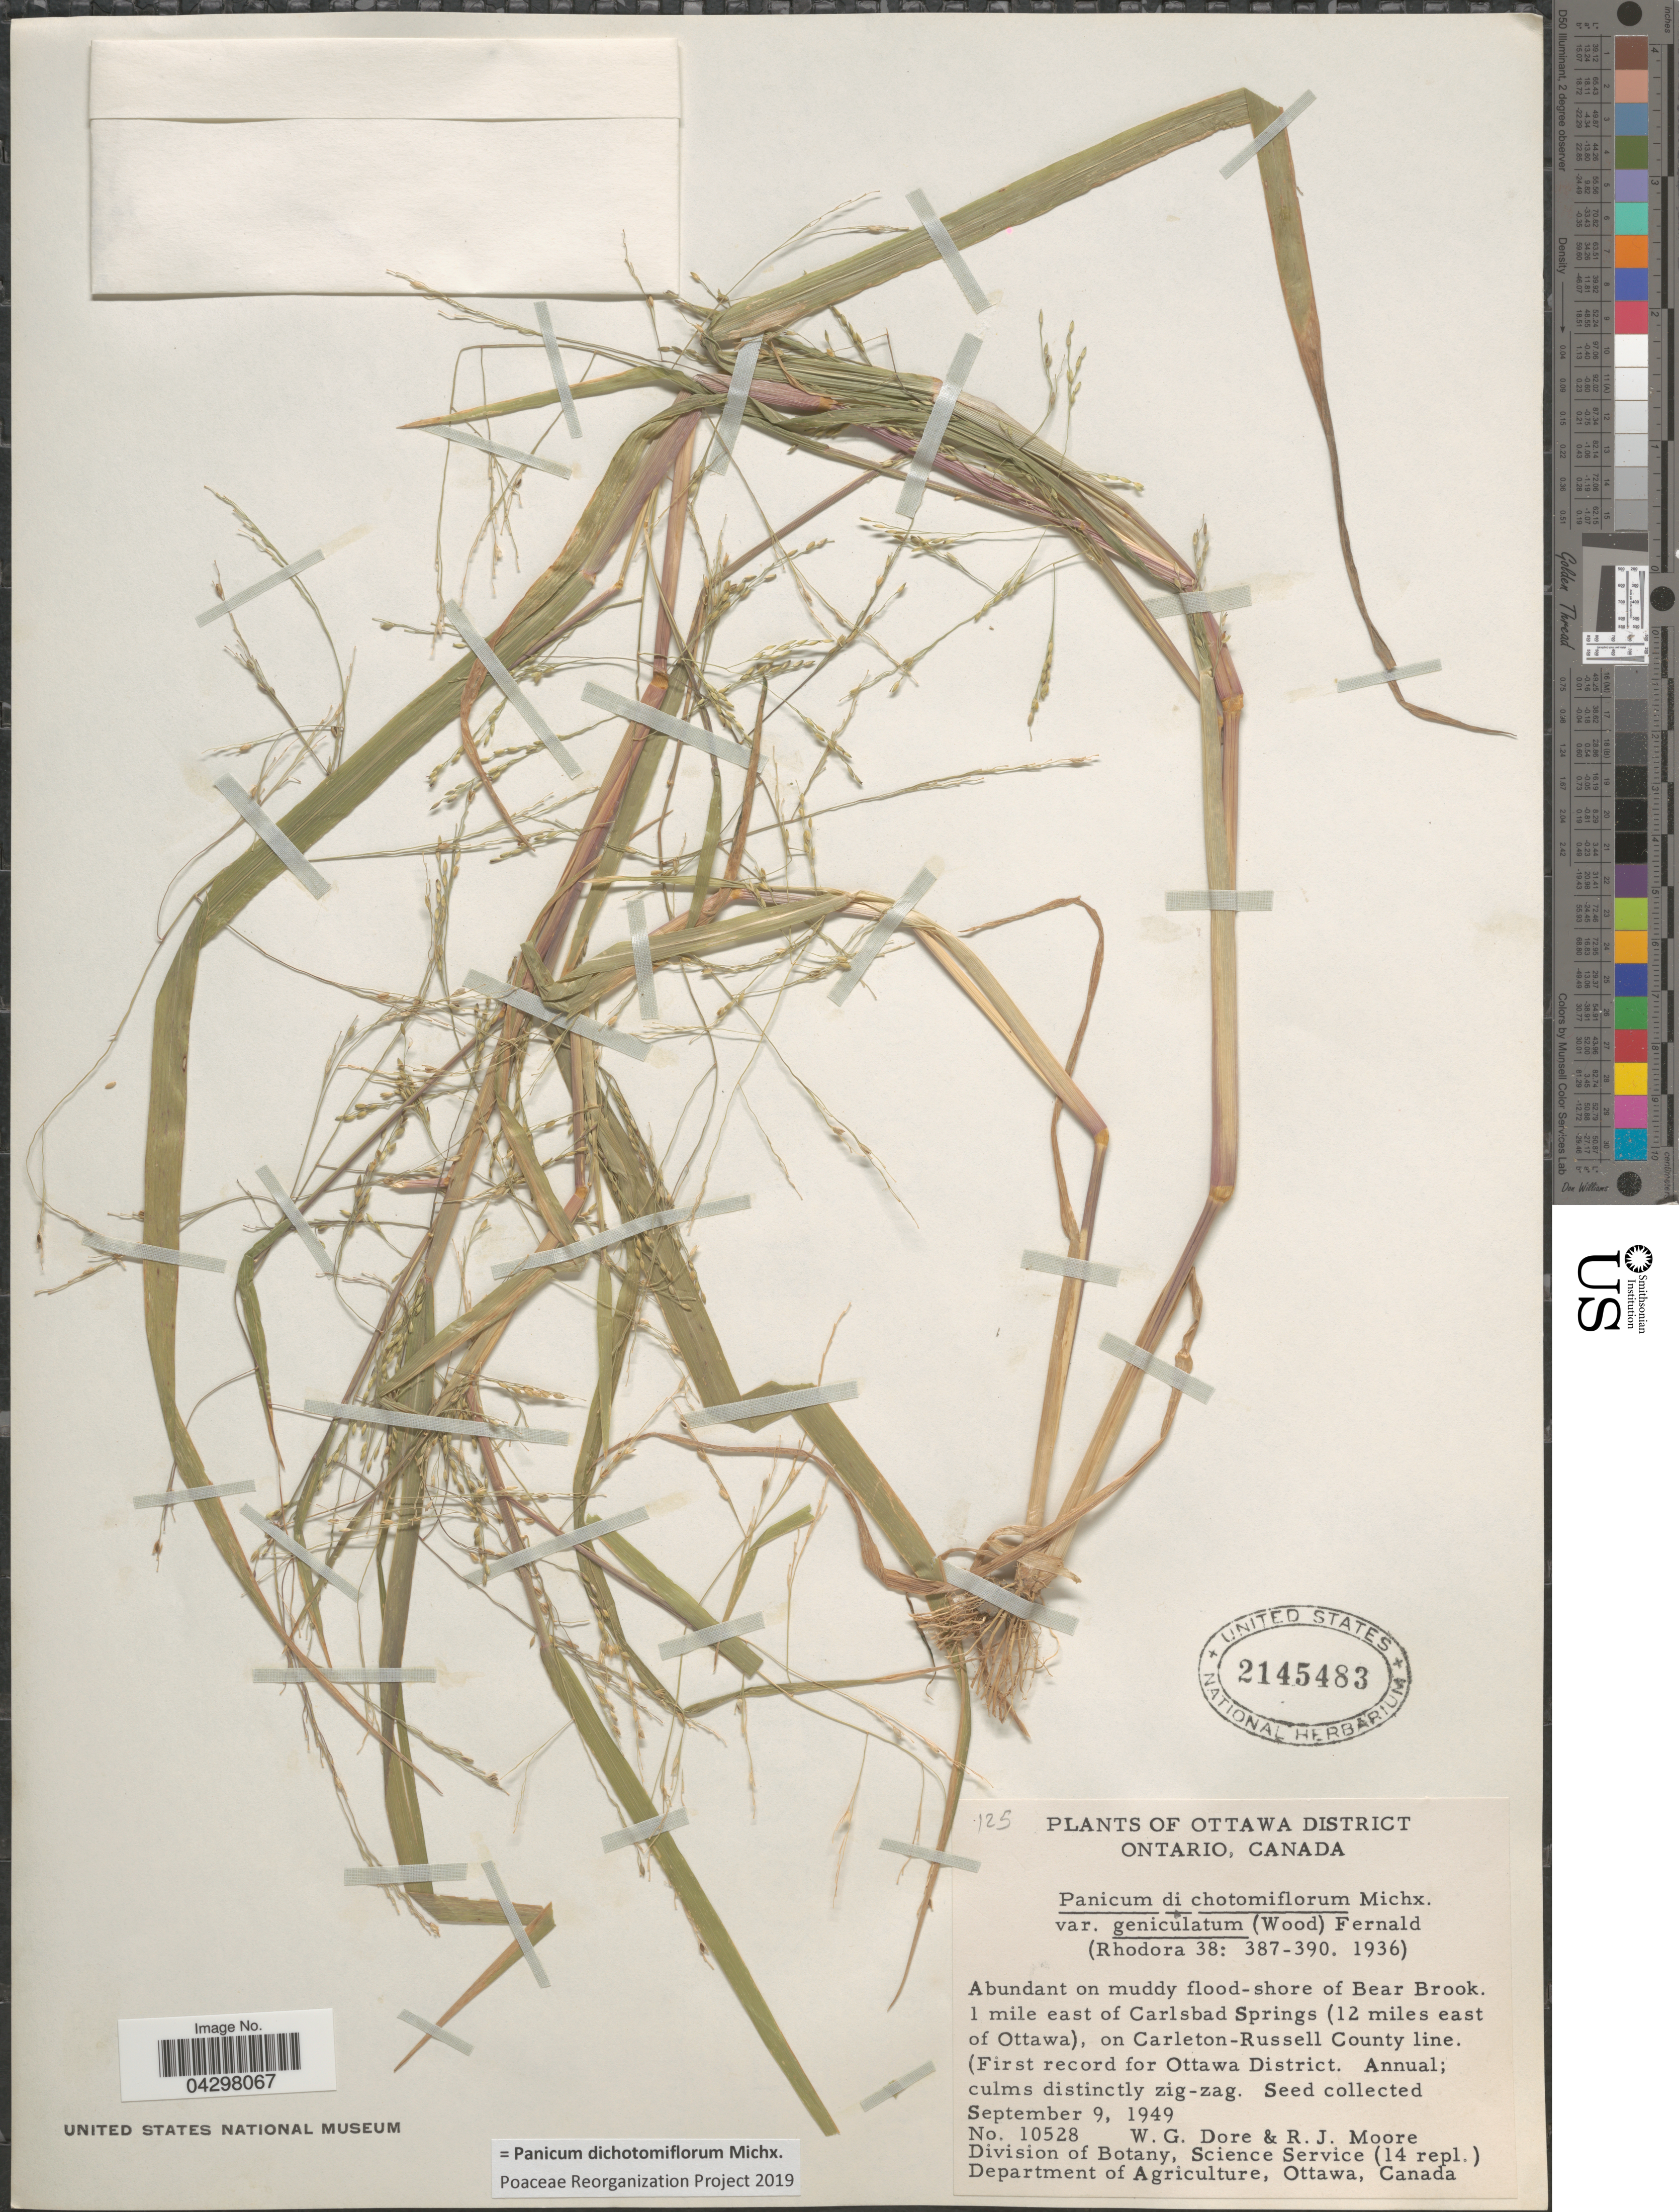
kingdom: Plantae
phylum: Tracheophyta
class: Liliopsida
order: Poales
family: Poaceae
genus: Panicum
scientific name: Panicum dichotomiflorum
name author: Michx.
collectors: W. Dore & R. J. Moore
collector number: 10528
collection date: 1949-09-09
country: Canada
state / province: Ontario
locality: Ottawa District. On muddy flood-shore of Bear Brook. 1 mile east of Carlsbad Springs (12 miles east of Ottawa), on Carleton-Russell County line.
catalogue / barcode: US 2145483